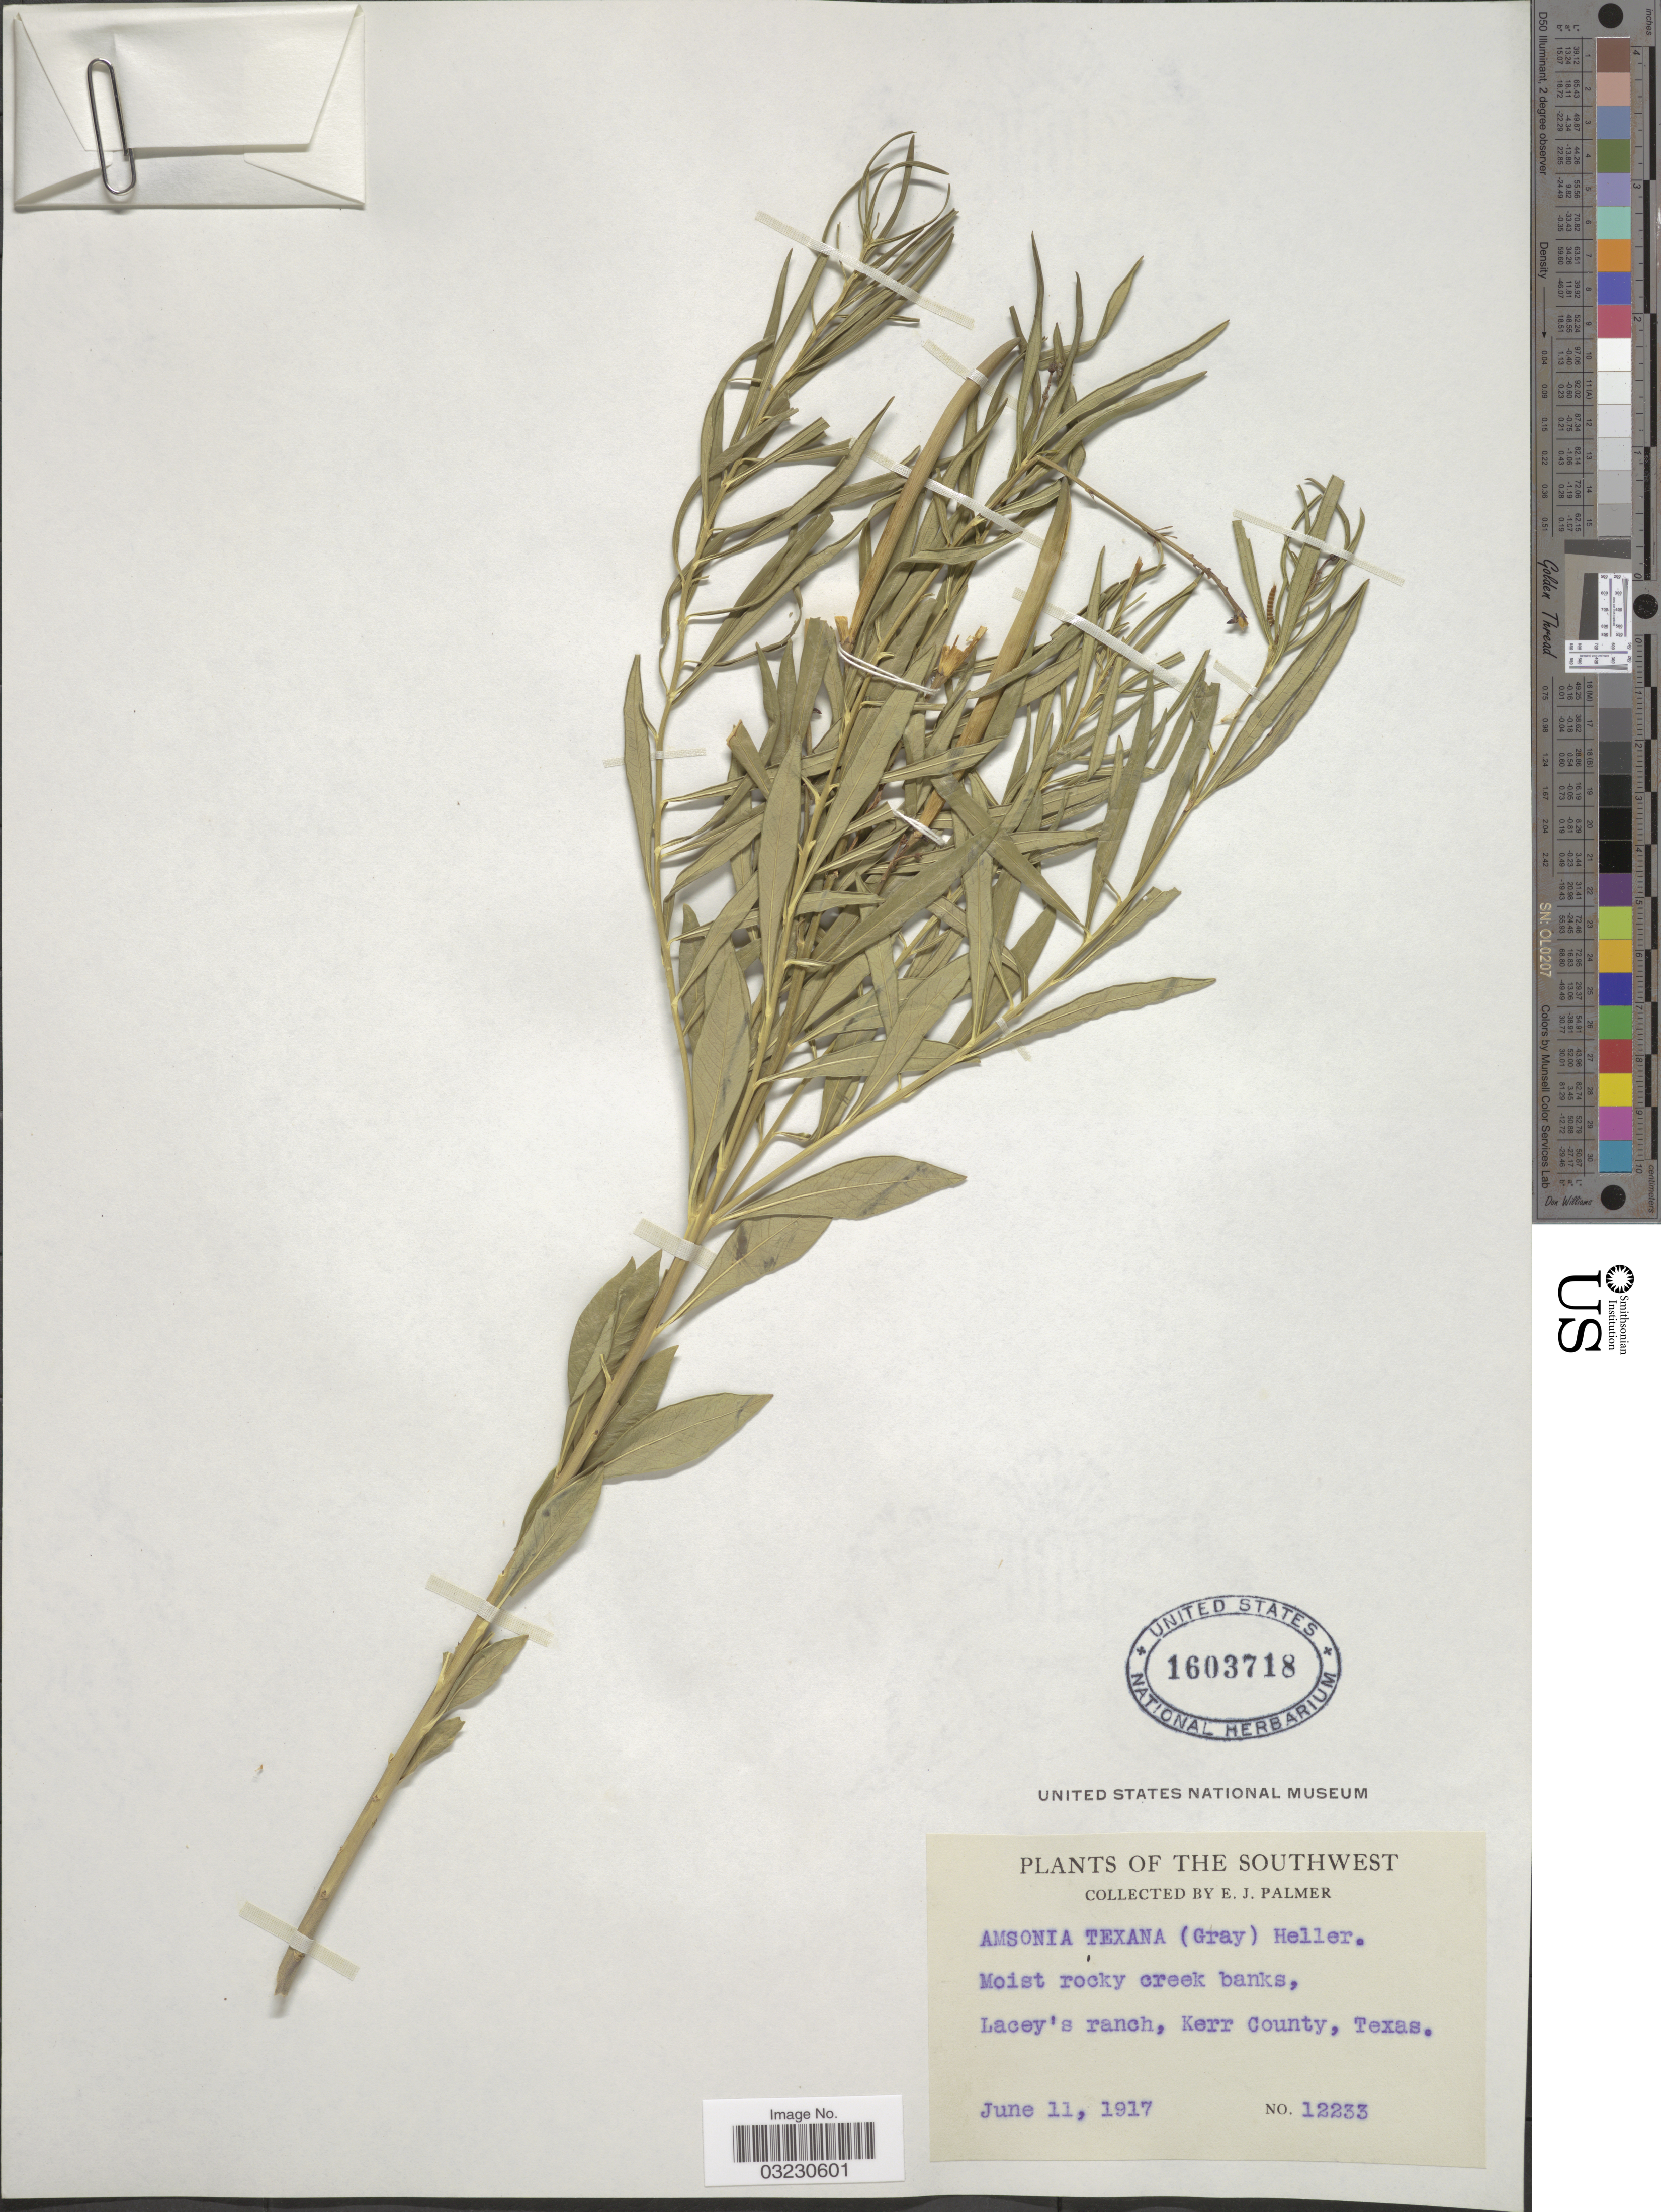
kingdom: Plantae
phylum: Tracheophyta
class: Magnoliopsida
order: Gentianales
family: Apocynaceae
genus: Amsonia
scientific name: Amsonia texana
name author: (A. Gray) A. Heller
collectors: E. J. Palmer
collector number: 12233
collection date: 1917-06-11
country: United States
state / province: Texas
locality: The Southwest, Moist rocky creek banks, Lacey's ranch, Kerr County.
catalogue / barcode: US 1603718